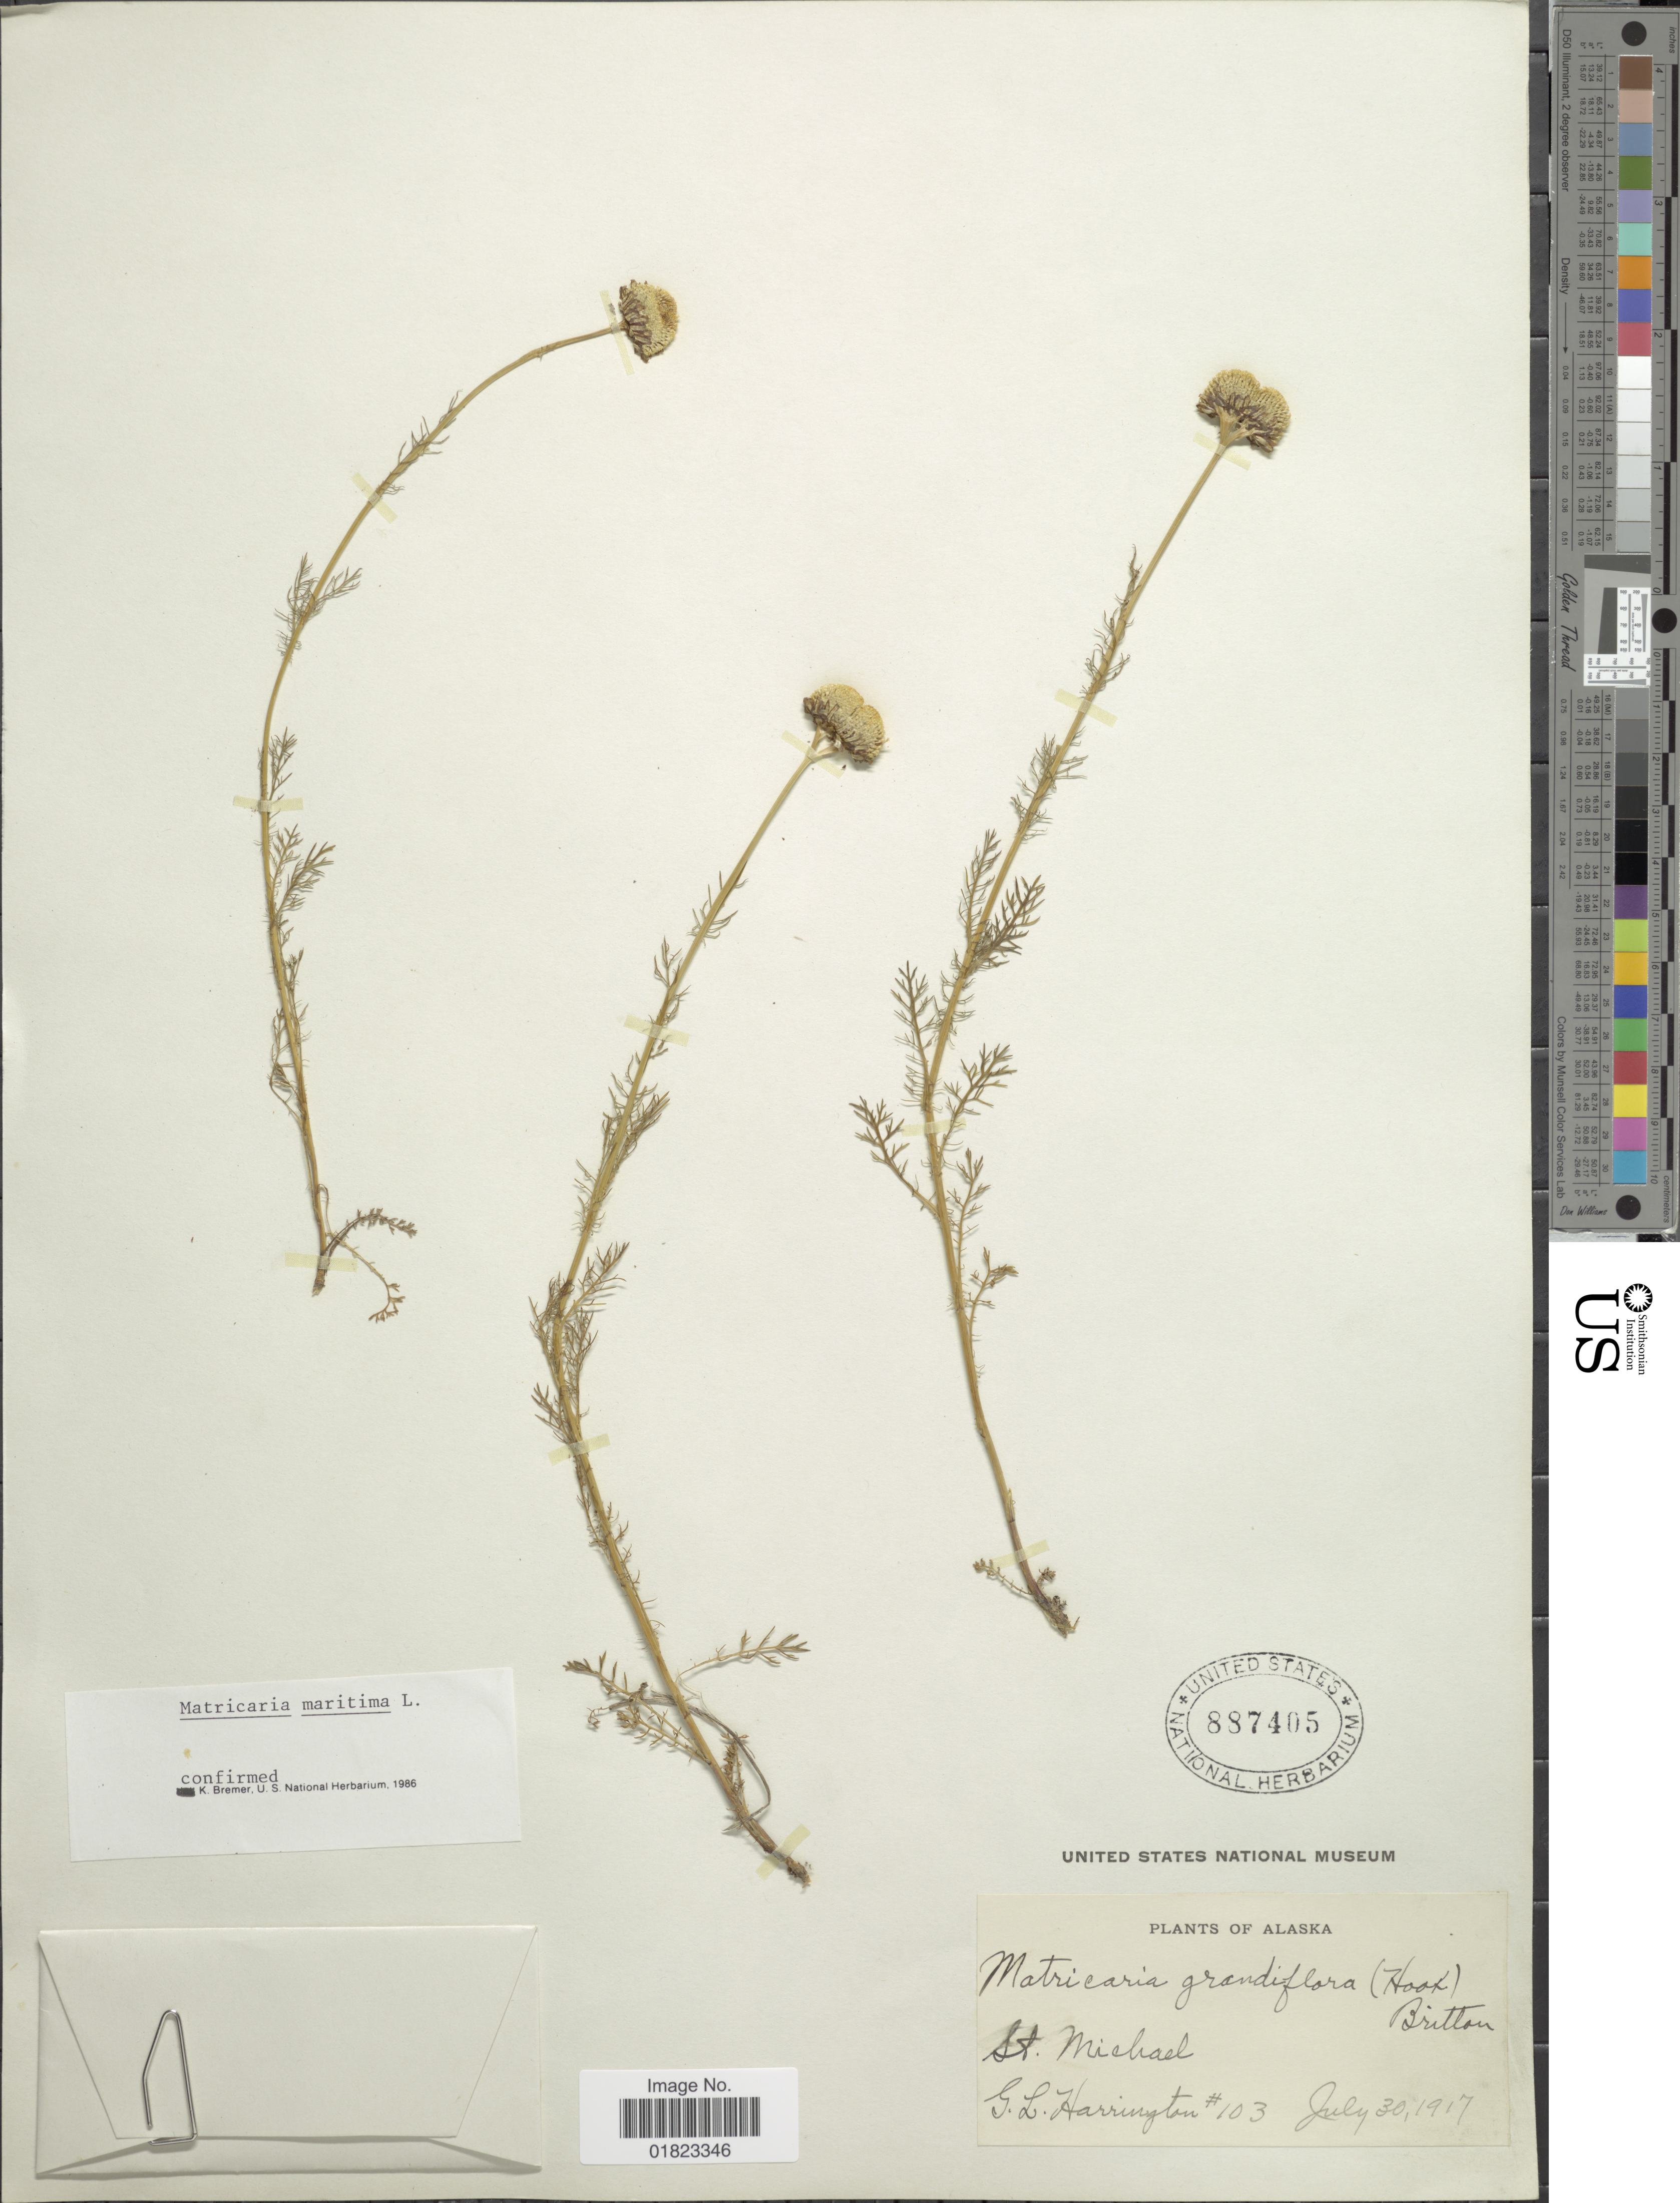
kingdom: Plantae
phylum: Tracheophyta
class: Magnoliopsida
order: Asterales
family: Asteraceae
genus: Tripleurospermum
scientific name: Tripleurospermum maritimum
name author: (L.) W.D.J. Koch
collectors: G. Harrington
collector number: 103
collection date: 1917-07-30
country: United States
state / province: Alaska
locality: St. Michael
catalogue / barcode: US 887405